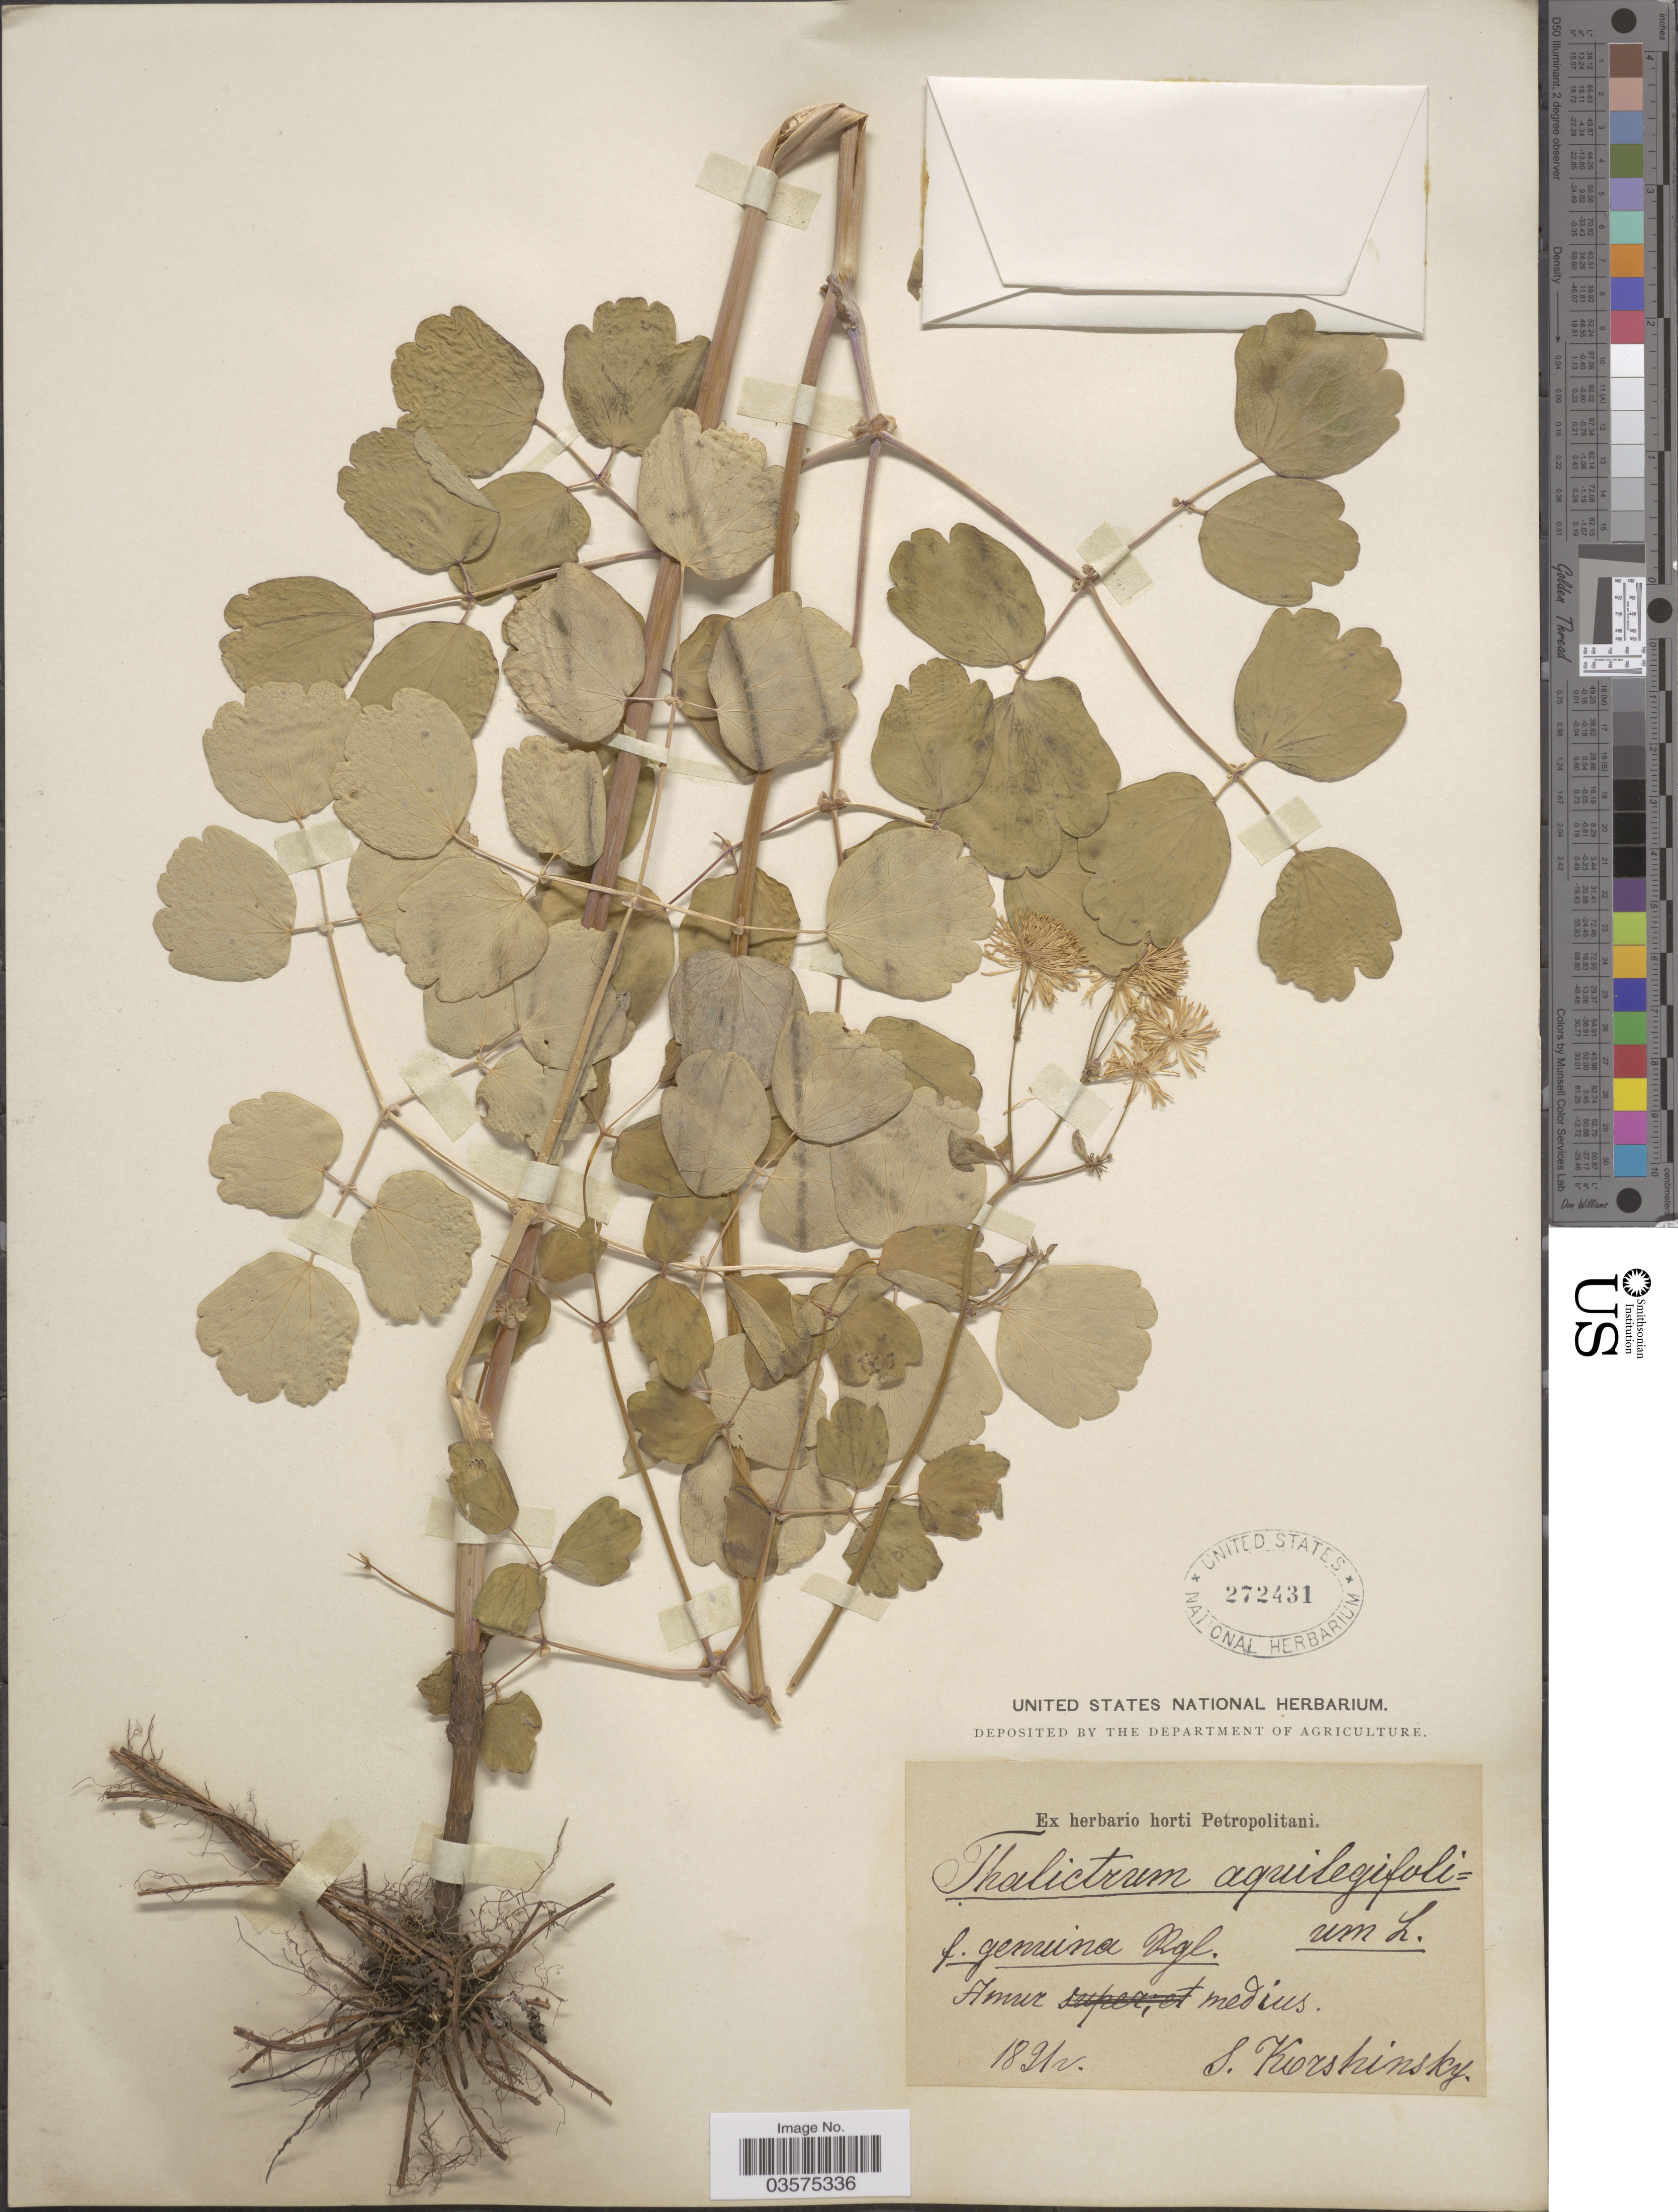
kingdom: Plantae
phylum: Tracheophyta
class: Magnoliopsida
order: Ranunculales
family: Ranunculaceae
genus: Thalictrum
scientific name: Thalictrum aquilegifolium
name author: L.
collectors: S. I. Korshinsky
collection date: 1891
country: Russian Federation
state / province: Amur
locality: Amur Medius.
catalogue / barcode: US 272431